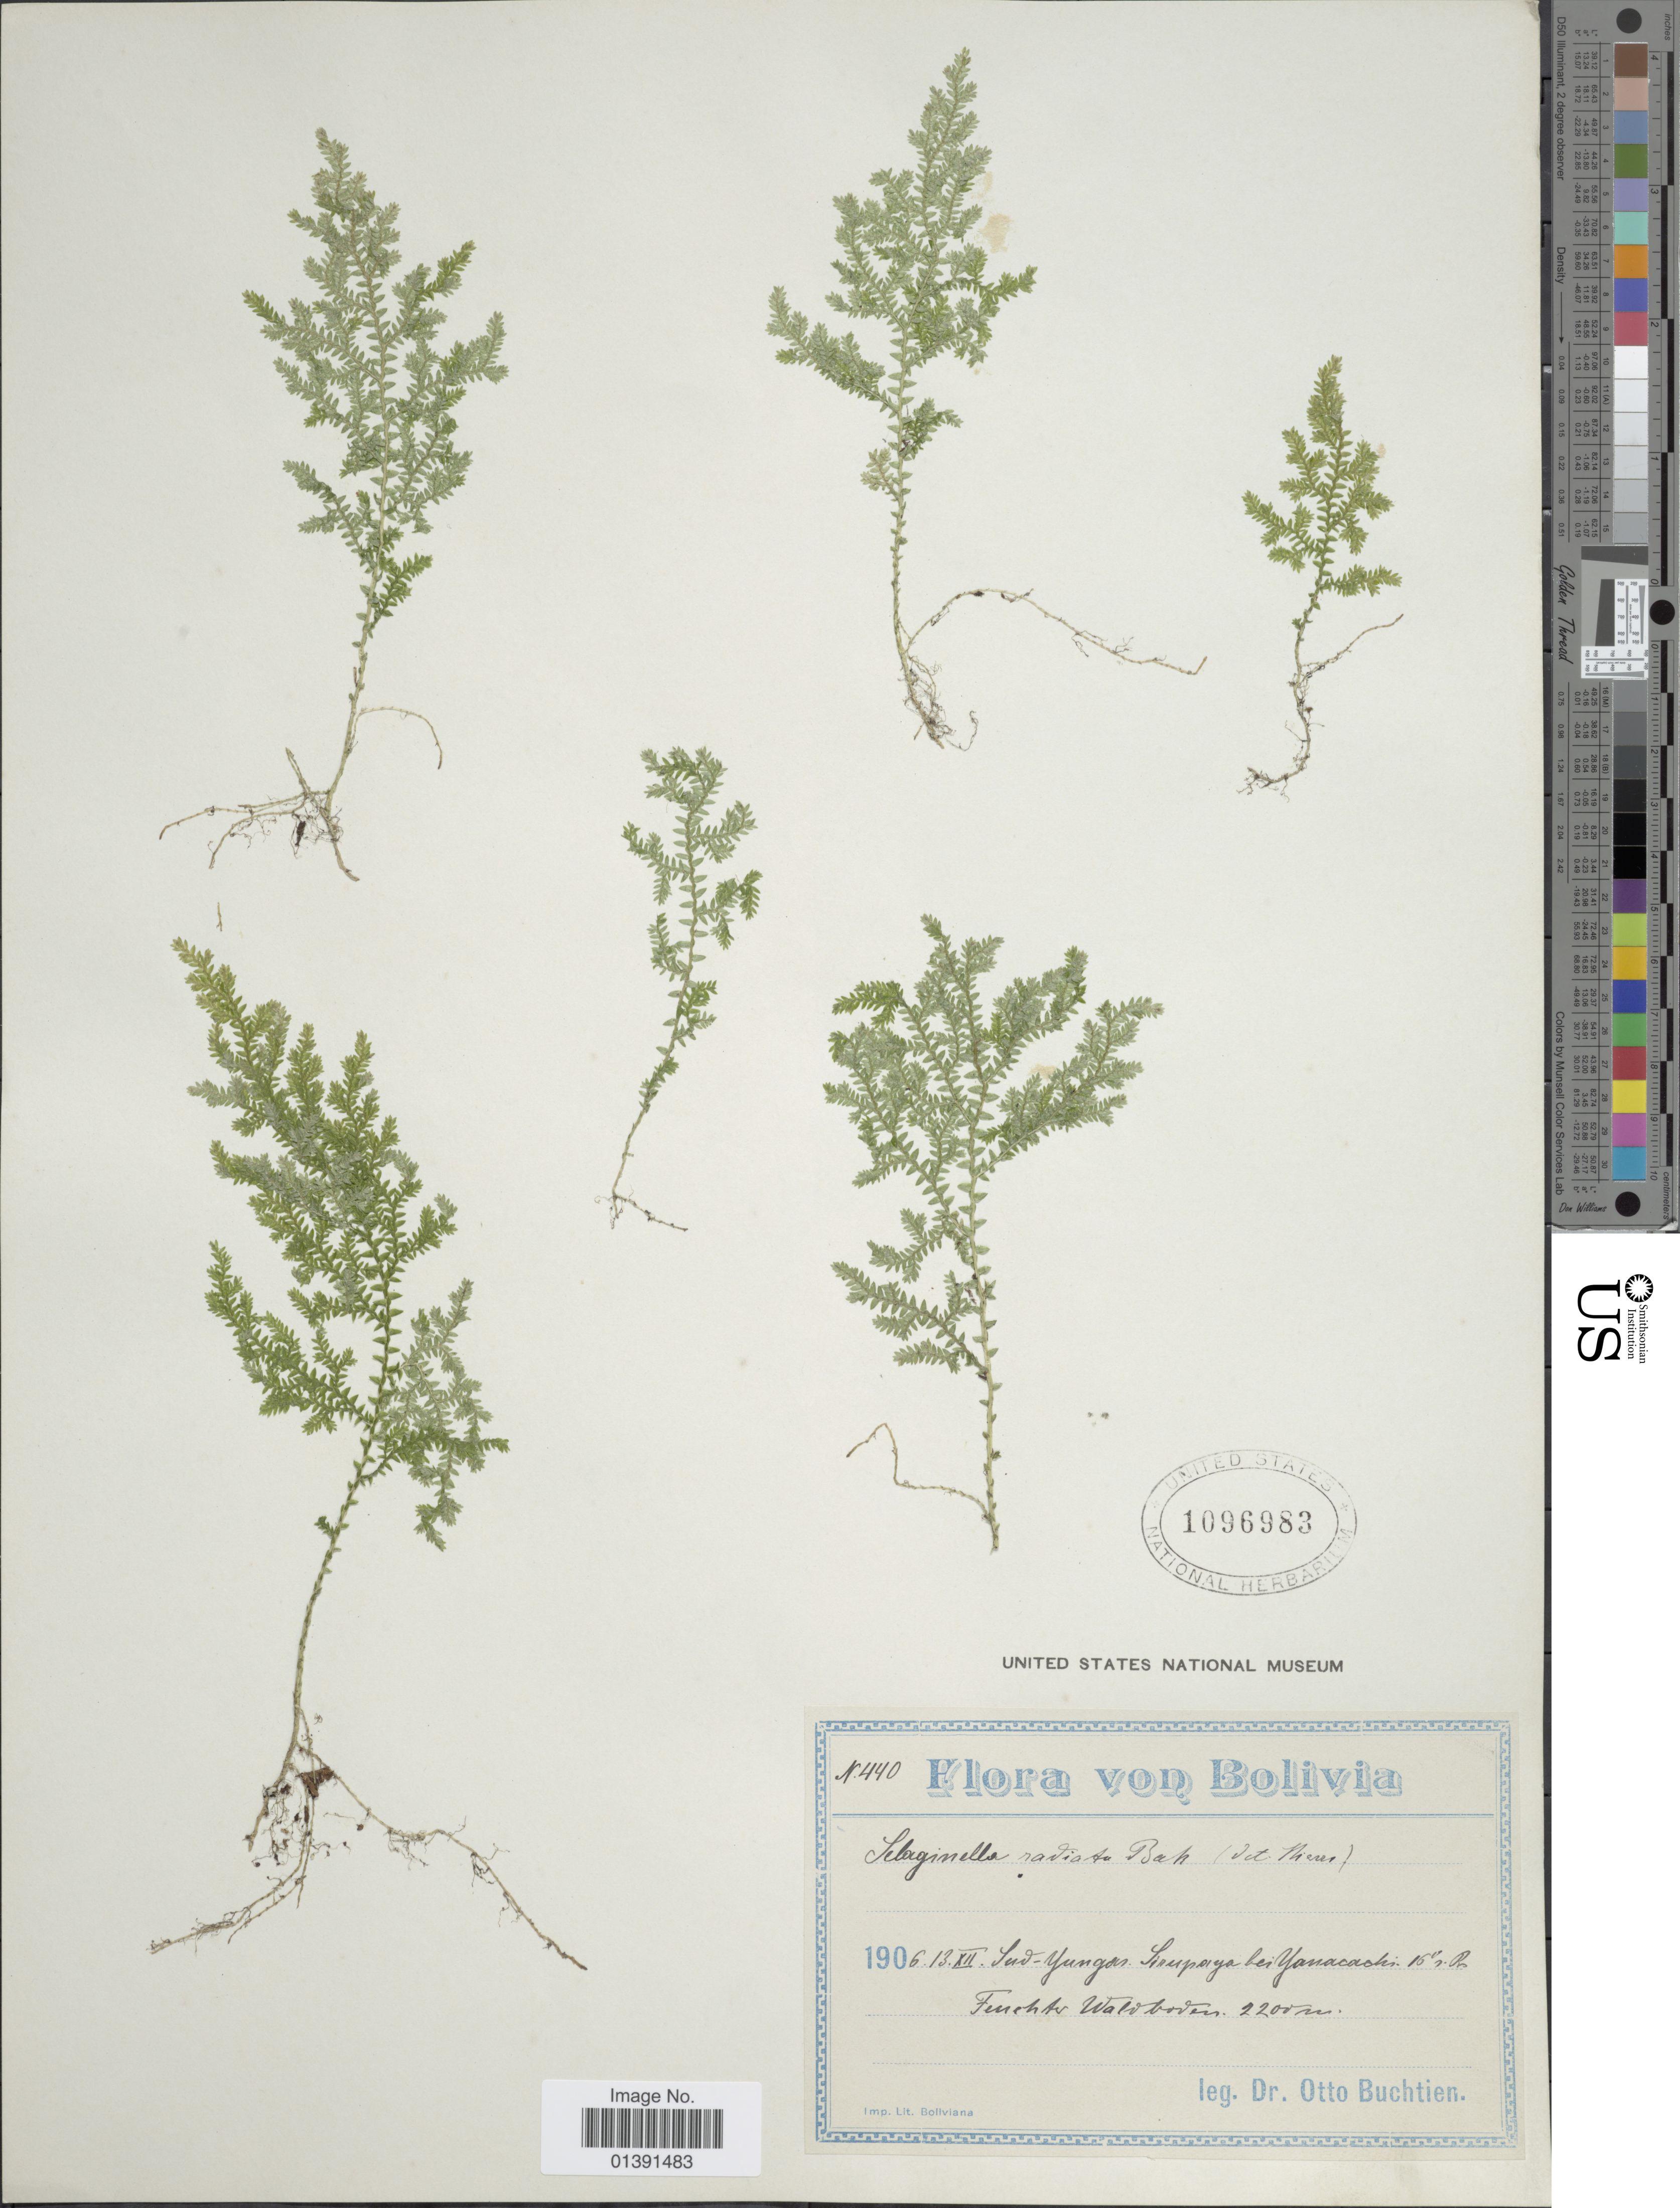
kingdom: Plantae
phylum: Tracheophyta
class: Lycopodiopsida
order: Selaginellales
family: Selaginellaceae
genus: Selaginella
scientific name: Selaginella novae-hollandiae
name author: (Sw.) Spring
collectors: O. Buchtien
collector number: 440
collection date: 1906-12-13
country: Bolivia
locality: Sud-Yungas, Sirapaya bei Yanacachi: 16° n. Br.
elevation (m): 2200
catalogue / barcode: US 1096983